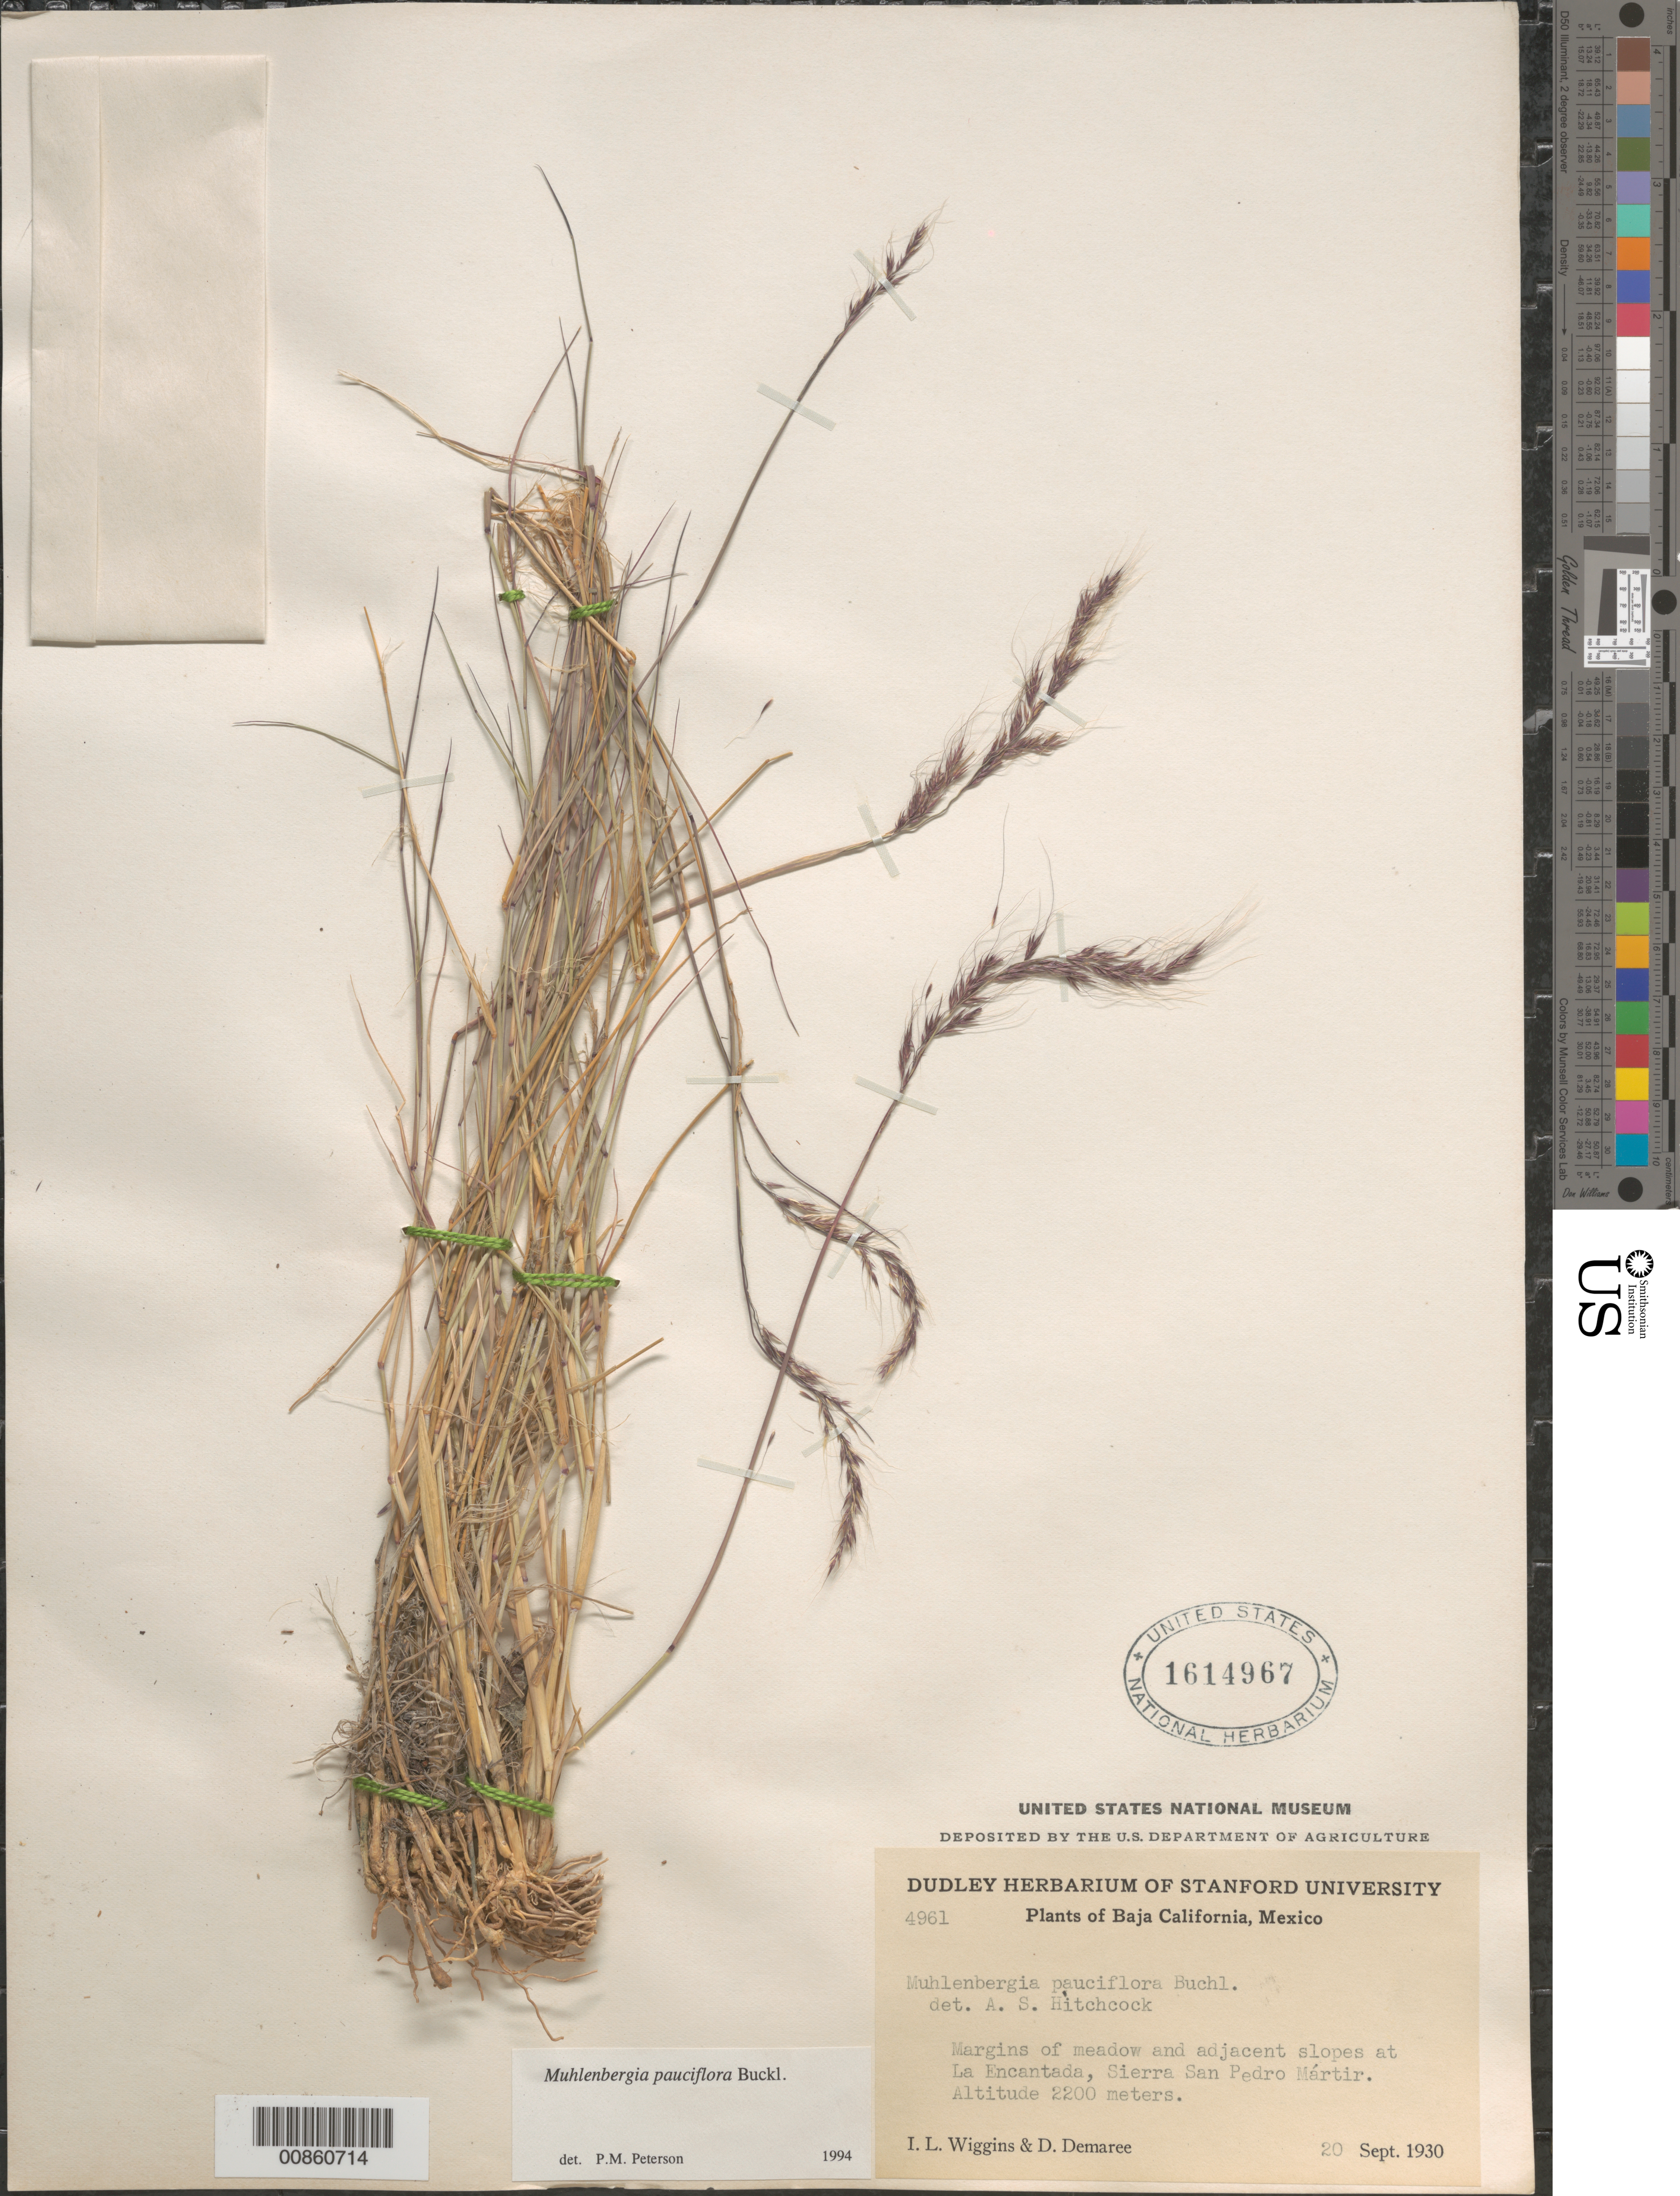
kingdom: Plantae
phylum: Tracheophyta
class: Liliopsida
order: Poales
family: Poaceae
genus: Muhlenbergia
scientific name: Muhlenbergia pauciflora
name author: Buckley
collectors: I. L. Wiggins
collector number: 4961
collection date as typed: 20 Sep 1930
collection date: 1930-09-20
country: Mexico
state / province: Baja California Norte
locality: La Encantada, San Pedro Martir Mts., B.C.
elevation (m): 2200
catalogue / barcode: US 1614967